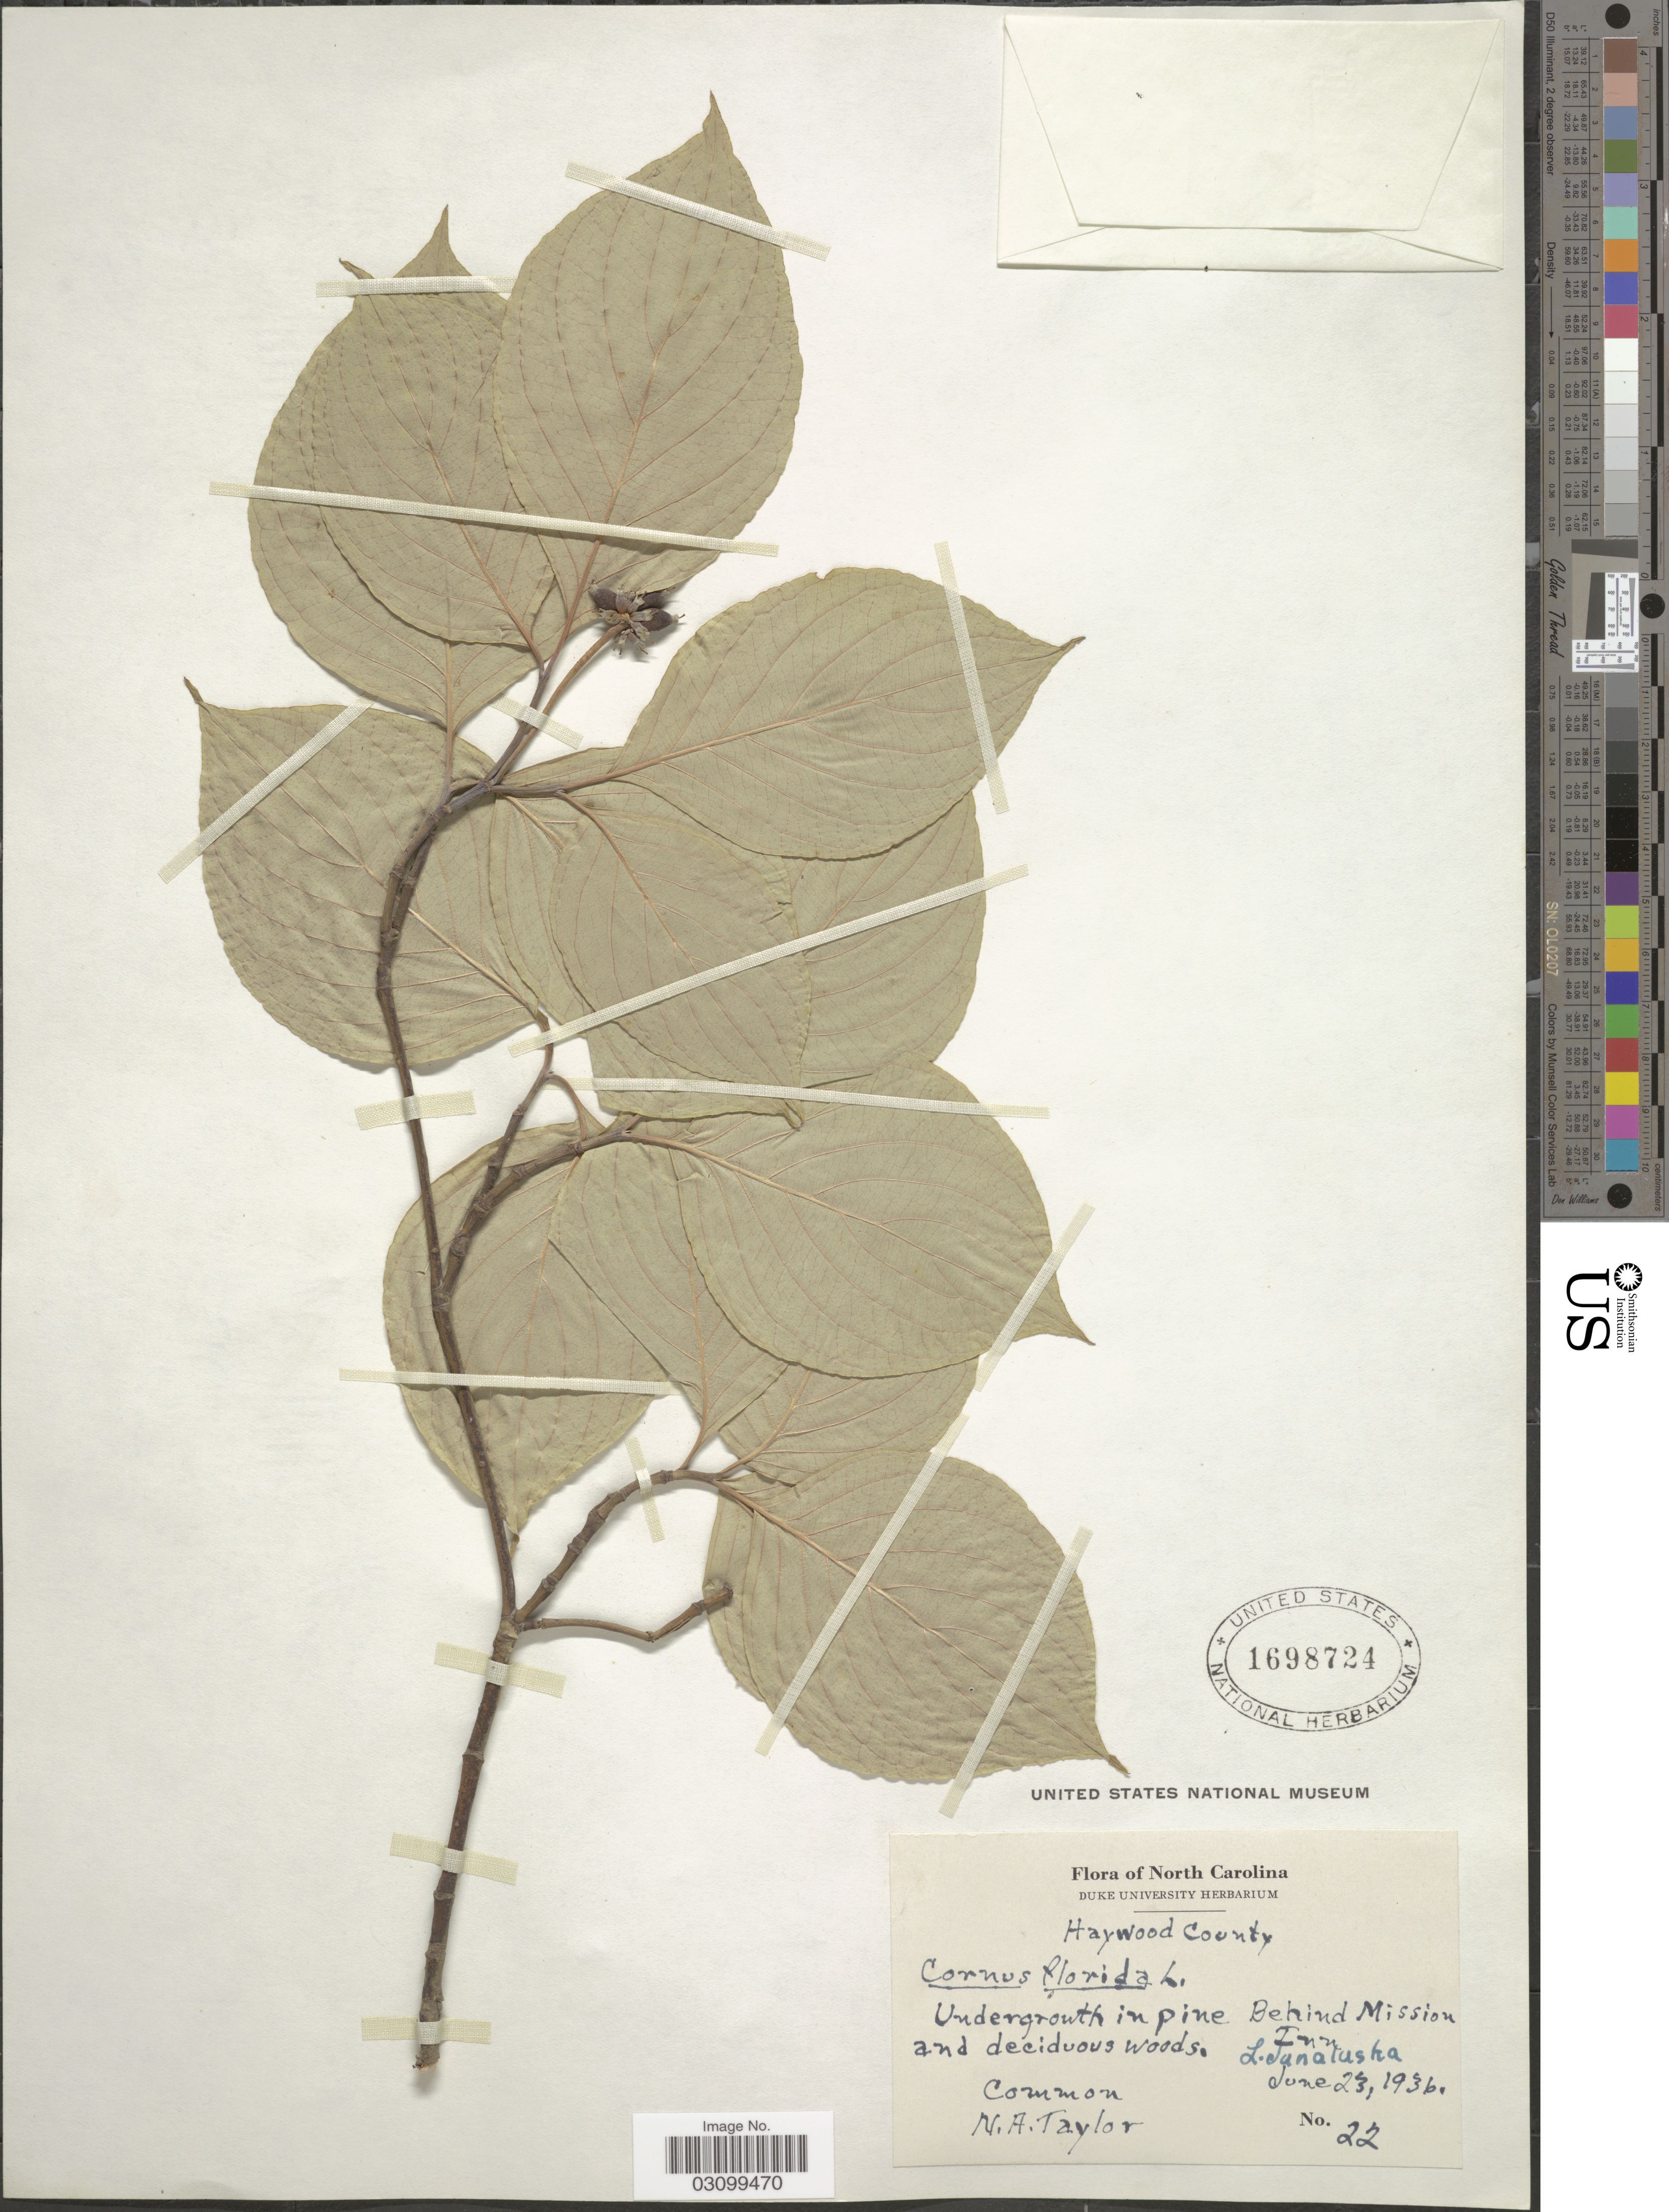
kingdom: Plantae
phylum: Tracheophyta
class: Magnoliopsida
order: Cornales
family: Cornaceae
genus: Cornus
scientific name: Cornus florida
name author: L.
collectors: N. Taylor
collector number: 22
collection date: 1936-06-23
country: United States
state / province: North Carolina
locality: Haywood County.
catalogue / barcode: US 1698724